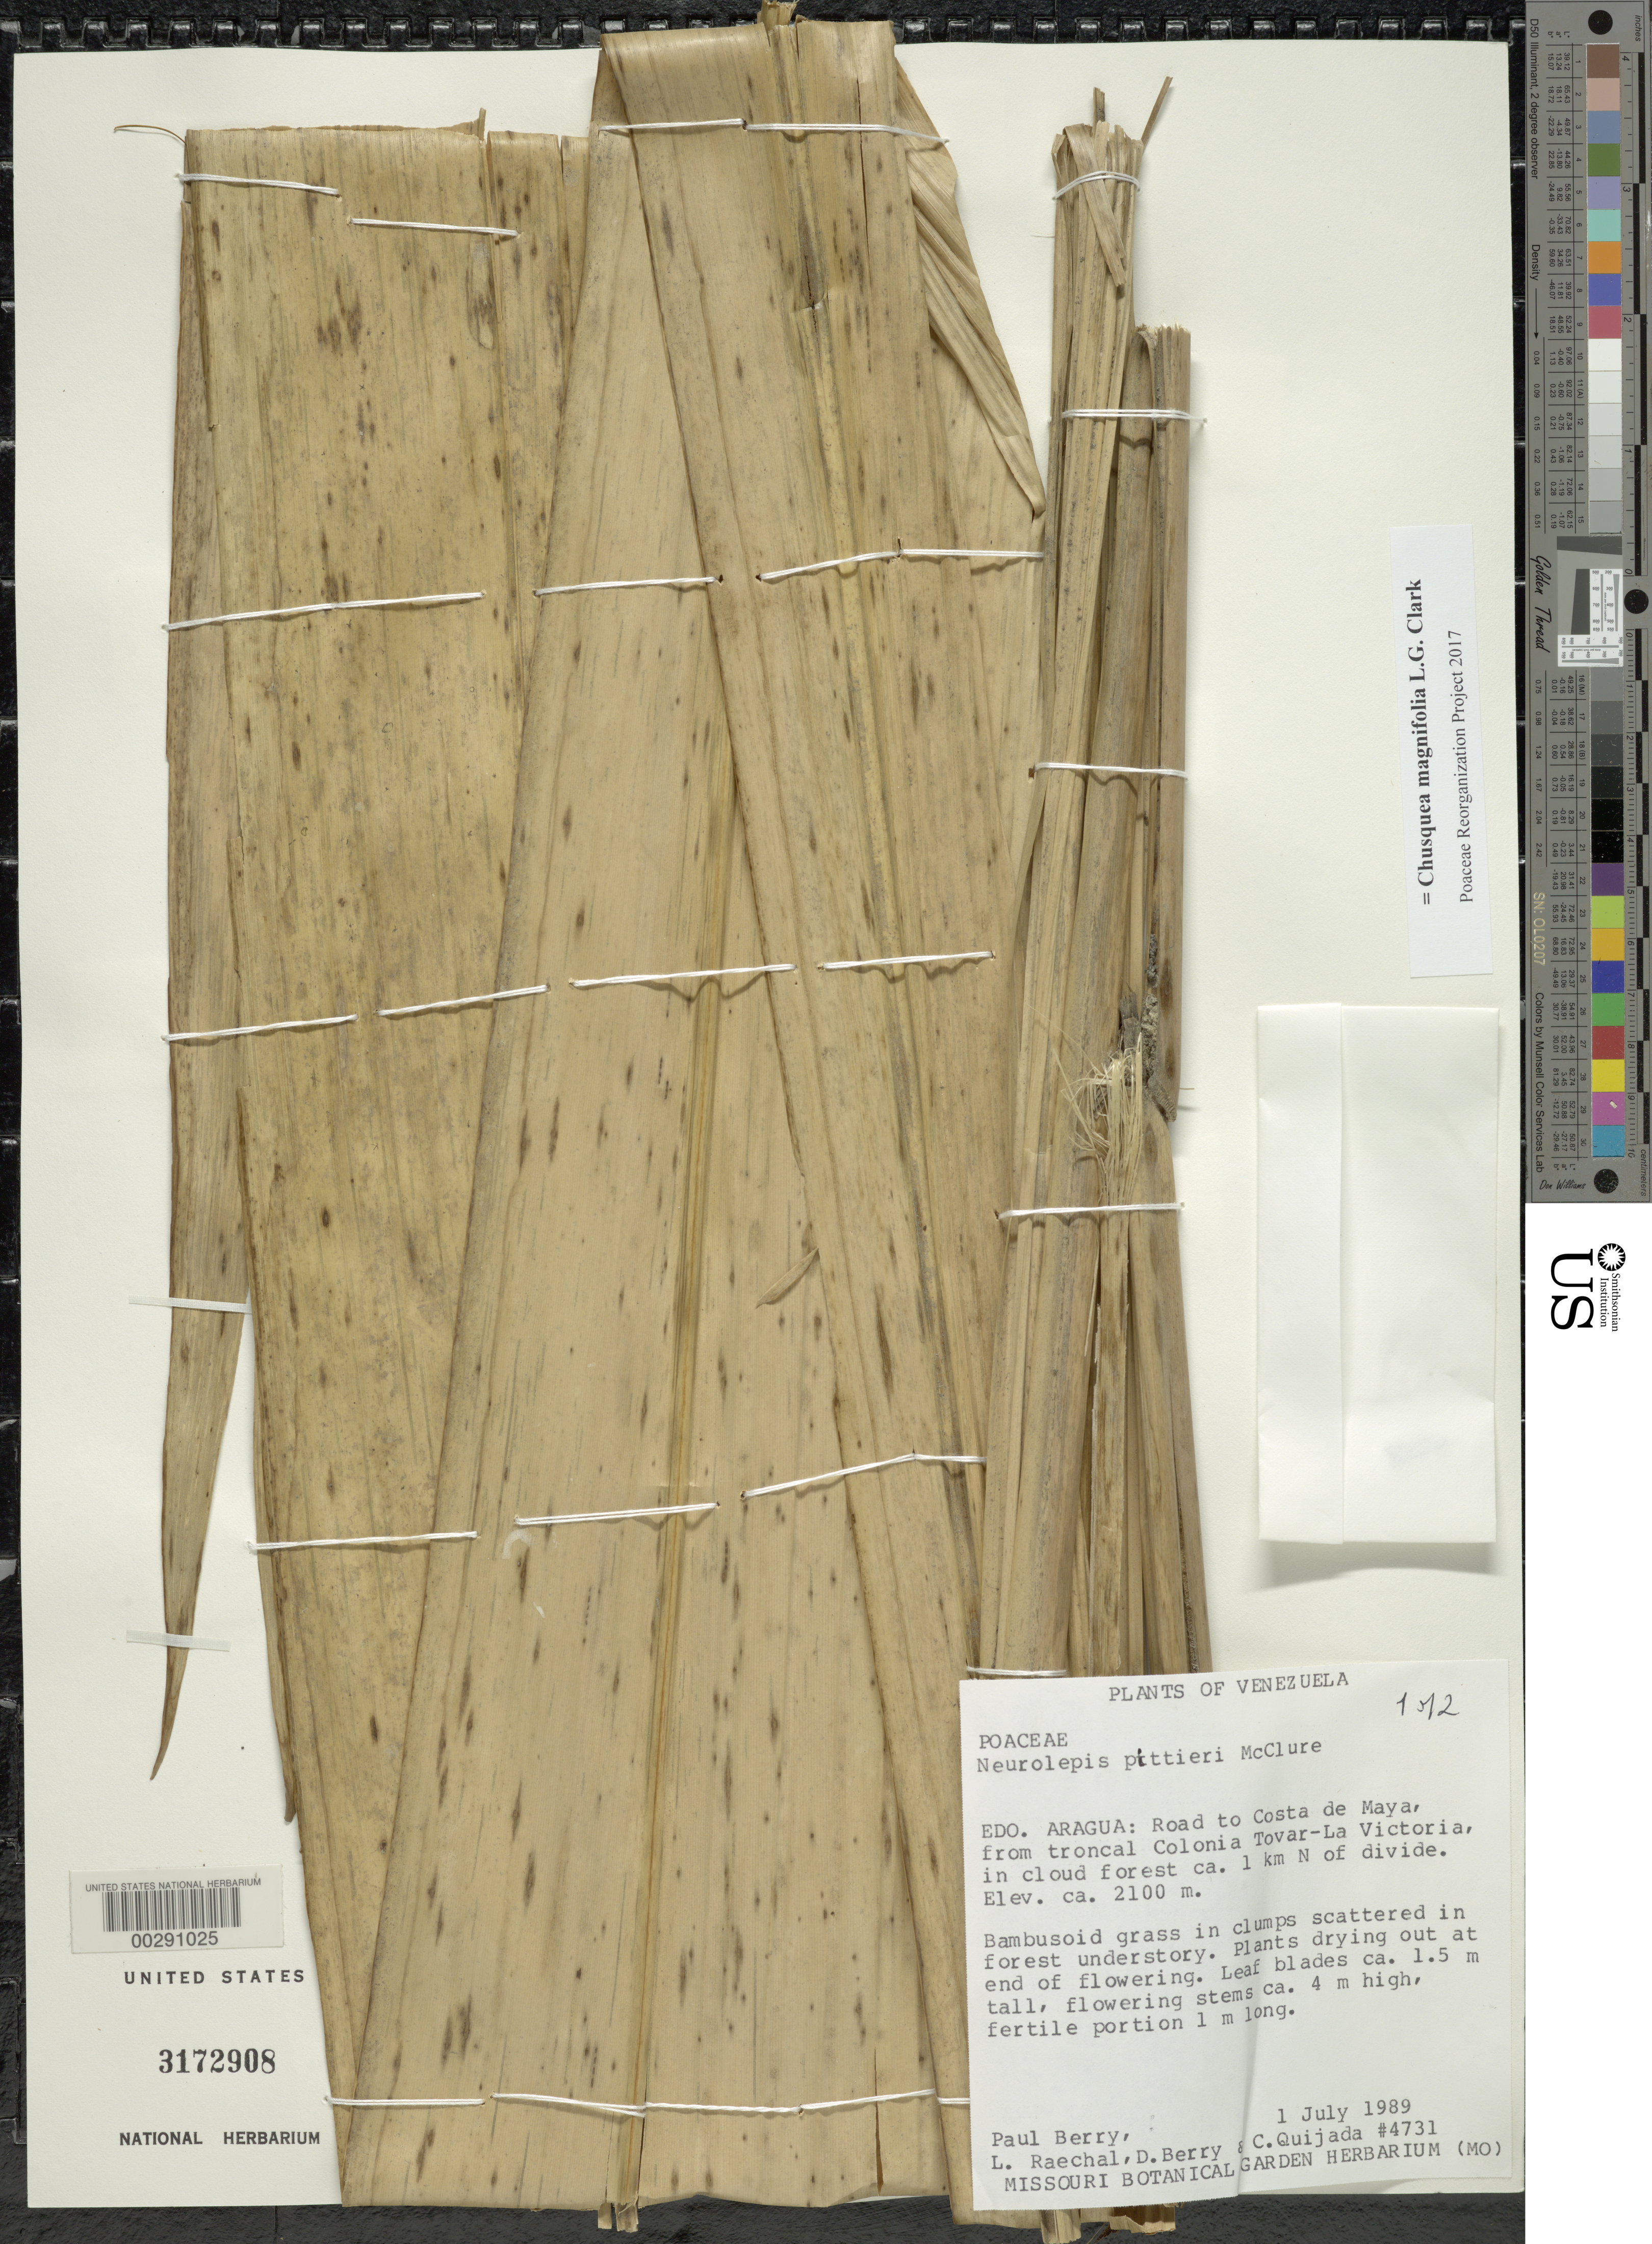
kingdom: Plantae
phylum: Tracheophyta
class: Liliopsida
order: Poales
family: Poaceae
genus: Chusquea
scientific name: Chusquea magnifolia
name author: L.G. Clark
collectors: P. E. Berry, L. Raechal, D. Berry & C. Quijada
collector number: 4731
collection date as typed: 01 Jul 1989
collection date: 1989-07-01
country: Venezuela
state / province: Aragua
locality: Road to costa de maya, from troncal colonia tovar-la victoria, ca 1 km n of divide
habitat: Cloud forest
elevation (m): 2100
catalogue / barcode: US 3172908